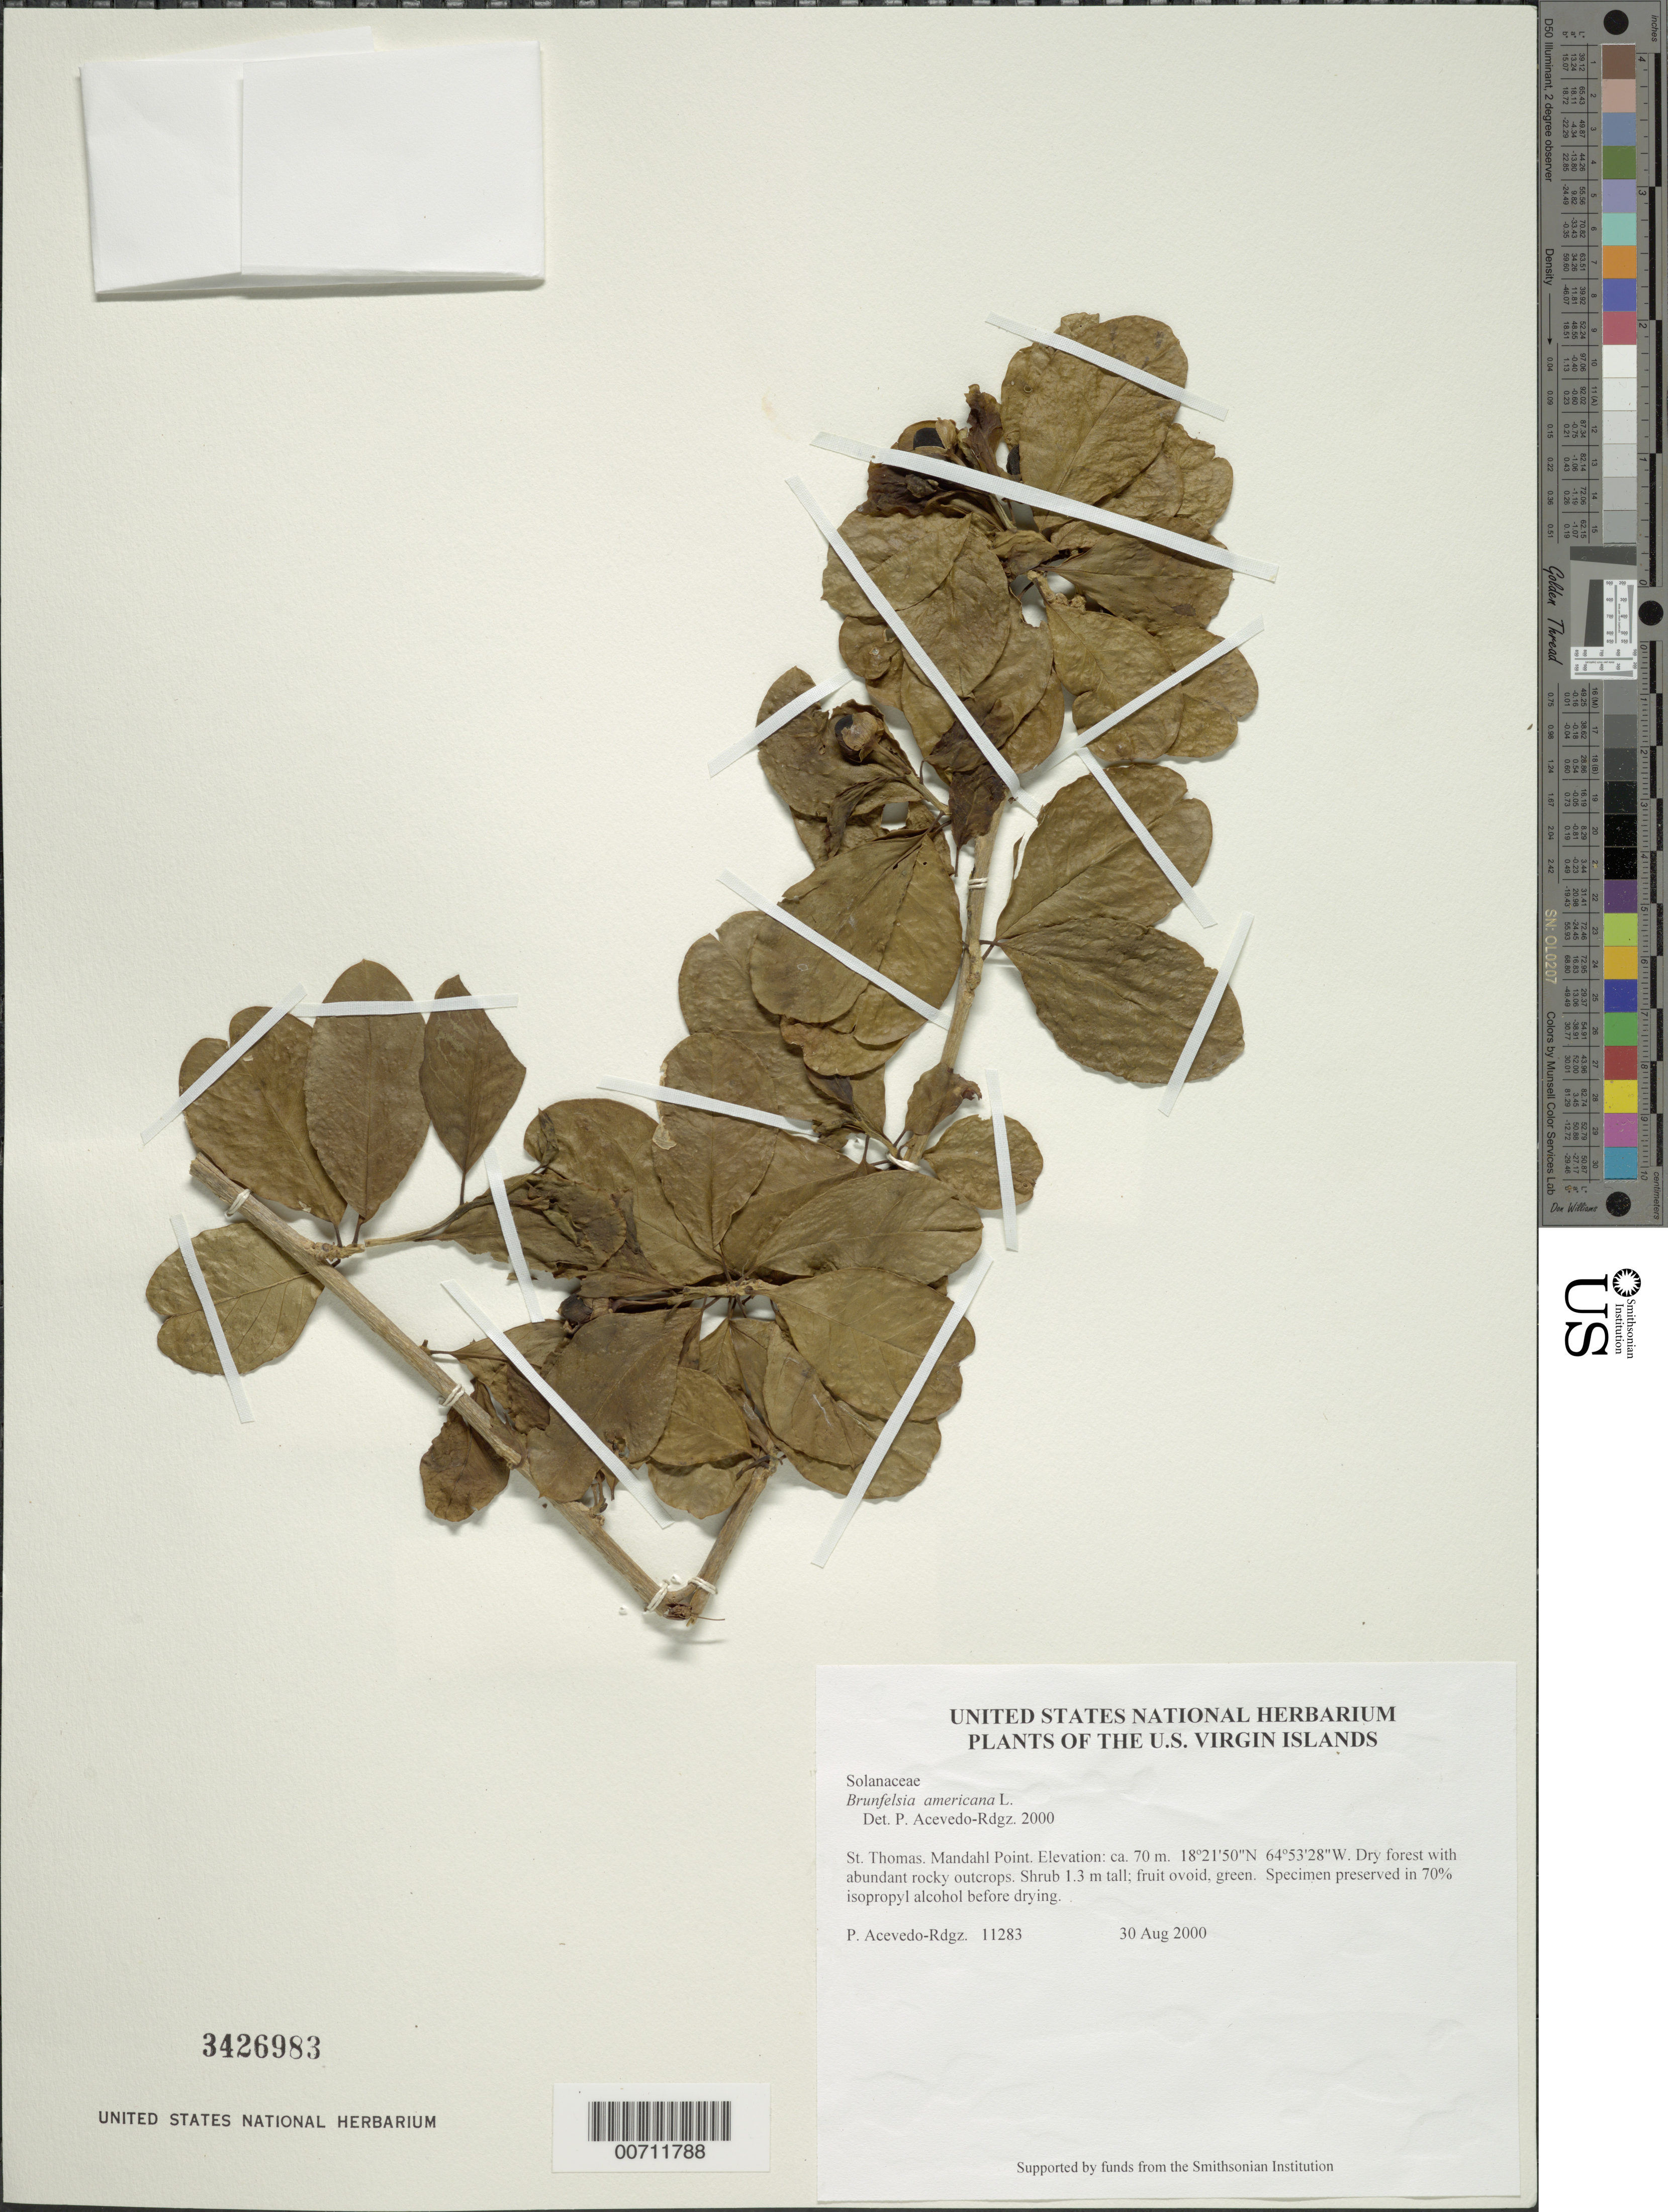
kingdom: Plantae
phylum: Tracheophyta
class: Magnoliopsida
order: Solanales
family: Solanaceae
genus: Brunfelsia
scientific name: Brunfelsia americana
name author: L.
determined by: Acevedo-Rodríguez, P., (BOT), Smithsonian Institution - National Museum of Natural History (UNITED STATES)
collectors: P. Acevedo-Rodr.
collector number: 11283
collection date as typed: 30 Aug 2000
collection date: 2000-08-30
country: U.S. Virgin Islands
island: St. Thomas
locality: Mandahl Point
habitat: Dry forest with abundant rocky outcrops.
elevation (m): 70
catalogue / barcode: US 3426983